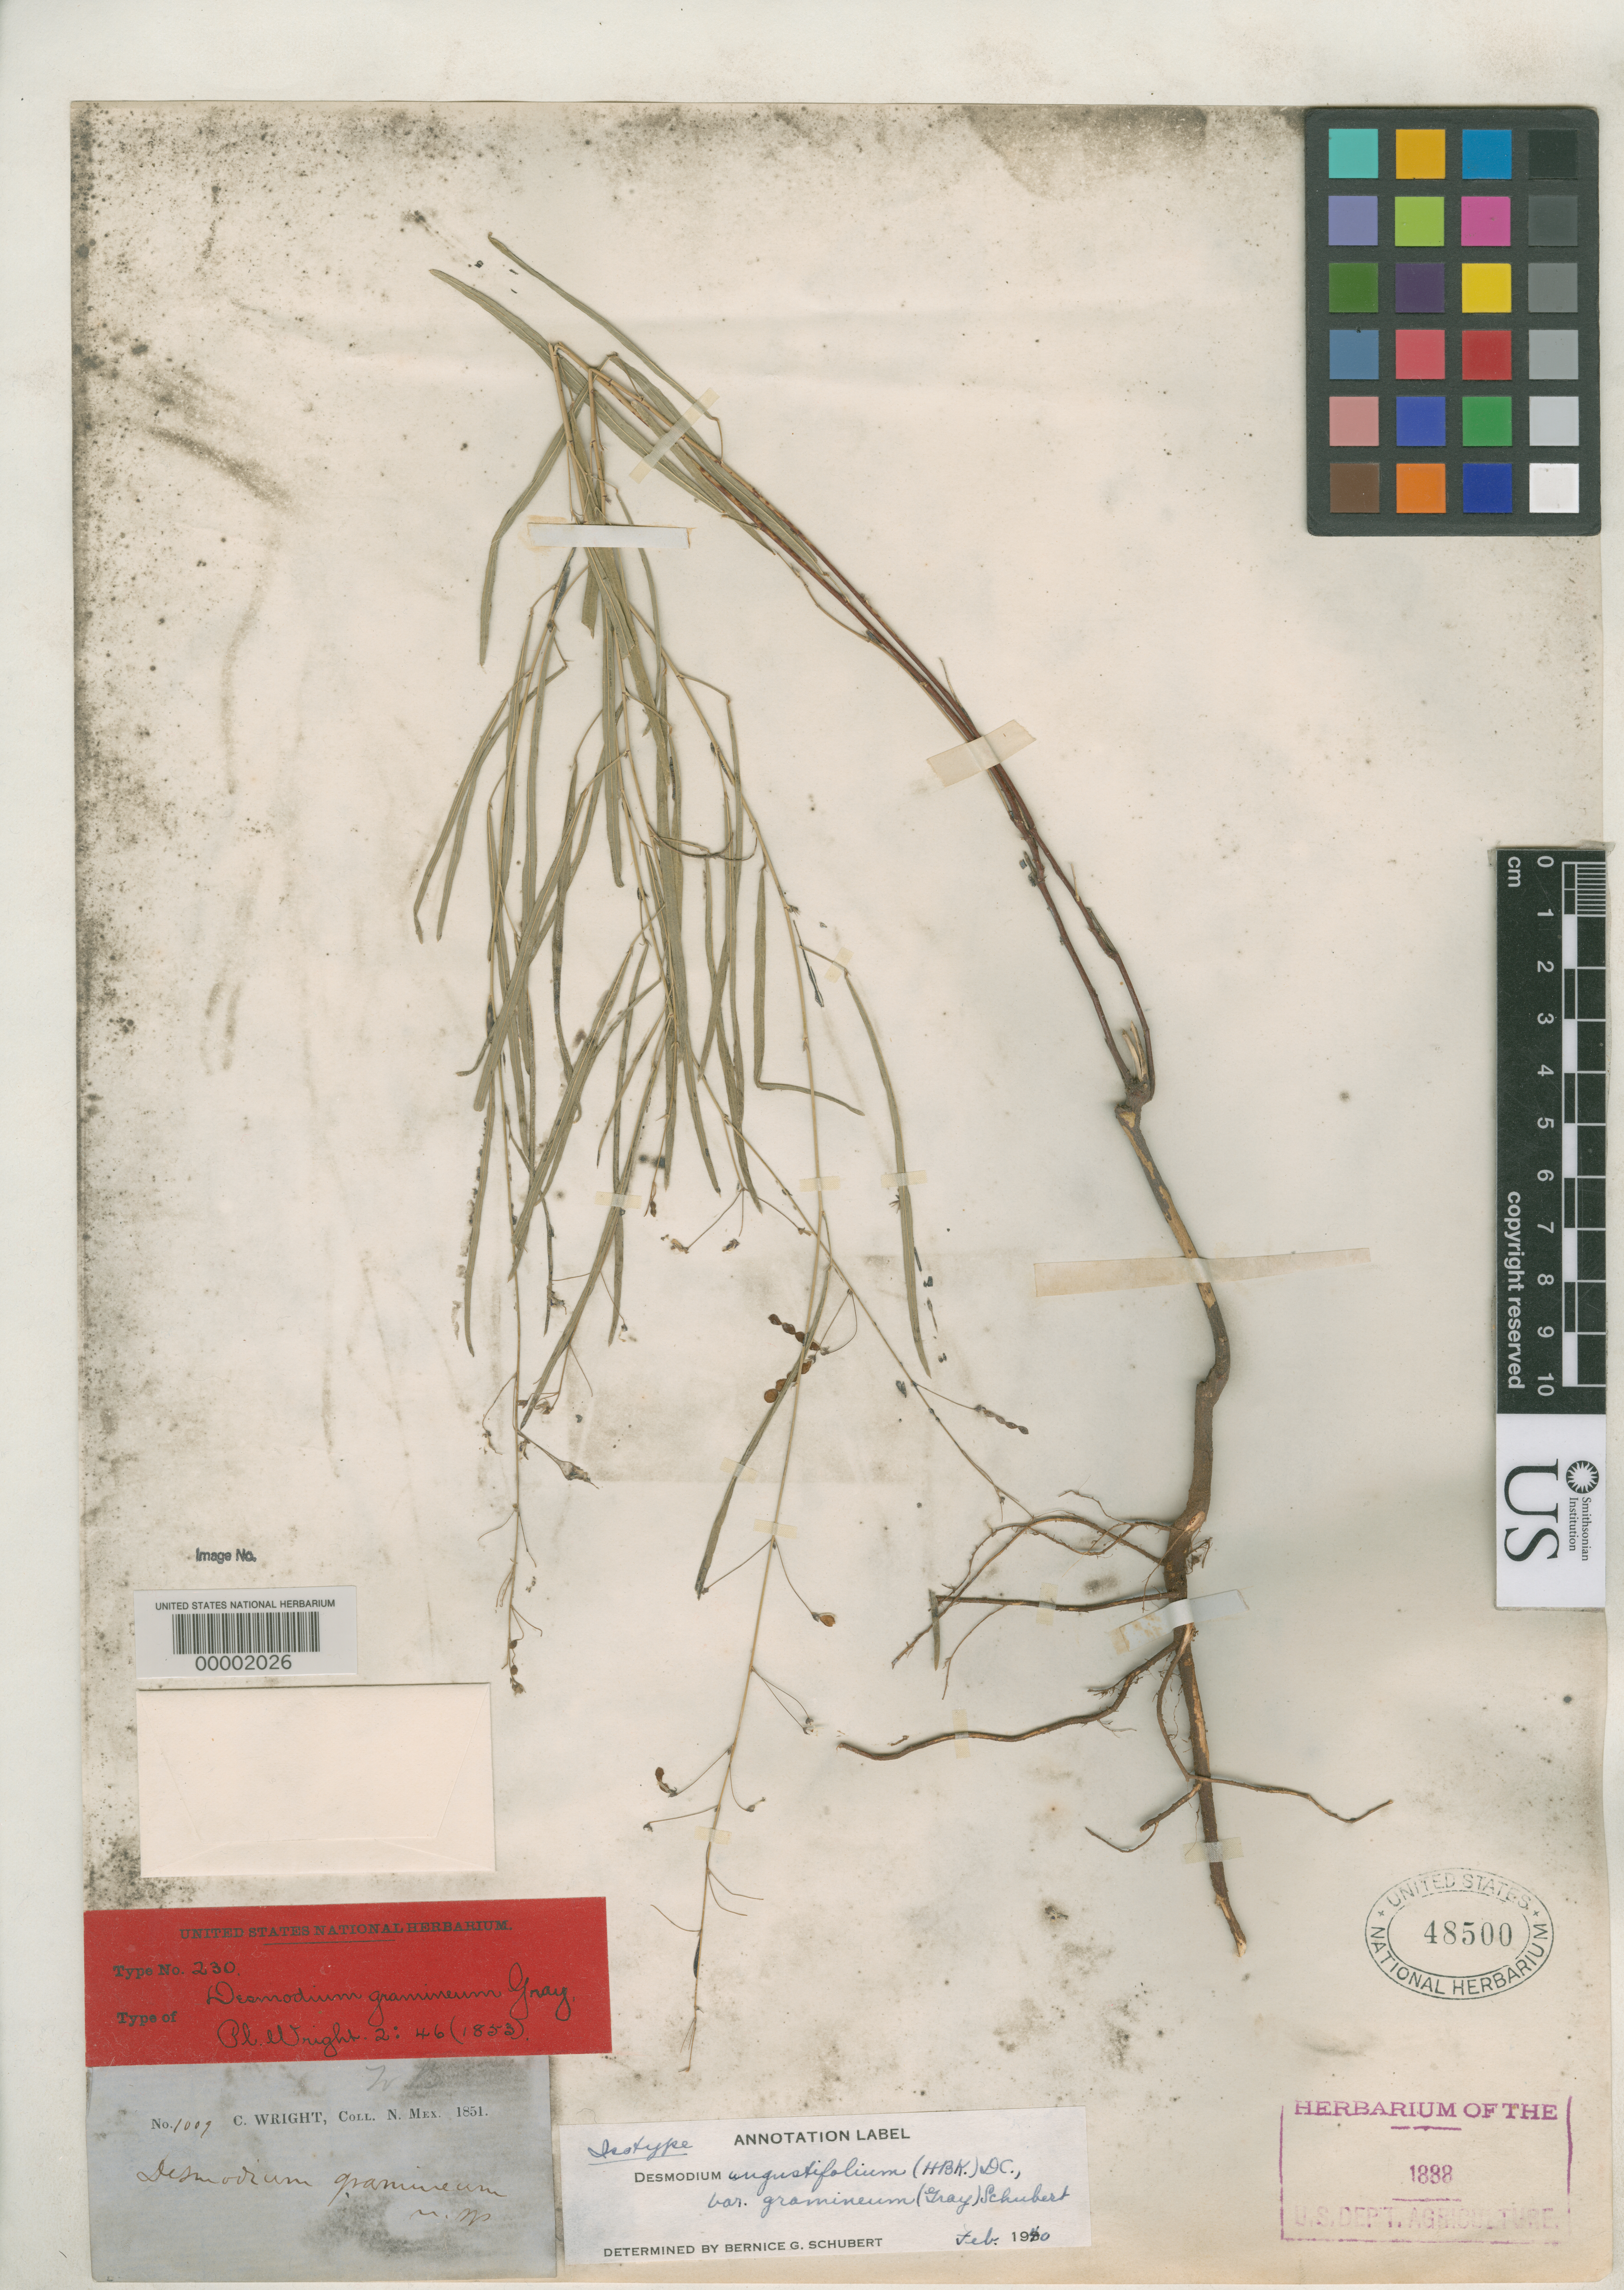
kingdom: Plantae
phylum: Tracheophyta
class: Magnoliopsida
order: Fabales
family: Fabaceae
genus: Desmodium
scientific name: Desmodium gramineum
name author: A. Gray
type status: Type Collection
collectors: C. Wright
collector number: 1009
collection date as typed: Sep 1851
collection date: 1851-09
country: Mexico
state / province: Sonora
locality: On the Sonoita, near deserted rancho.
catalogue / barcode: US 48500